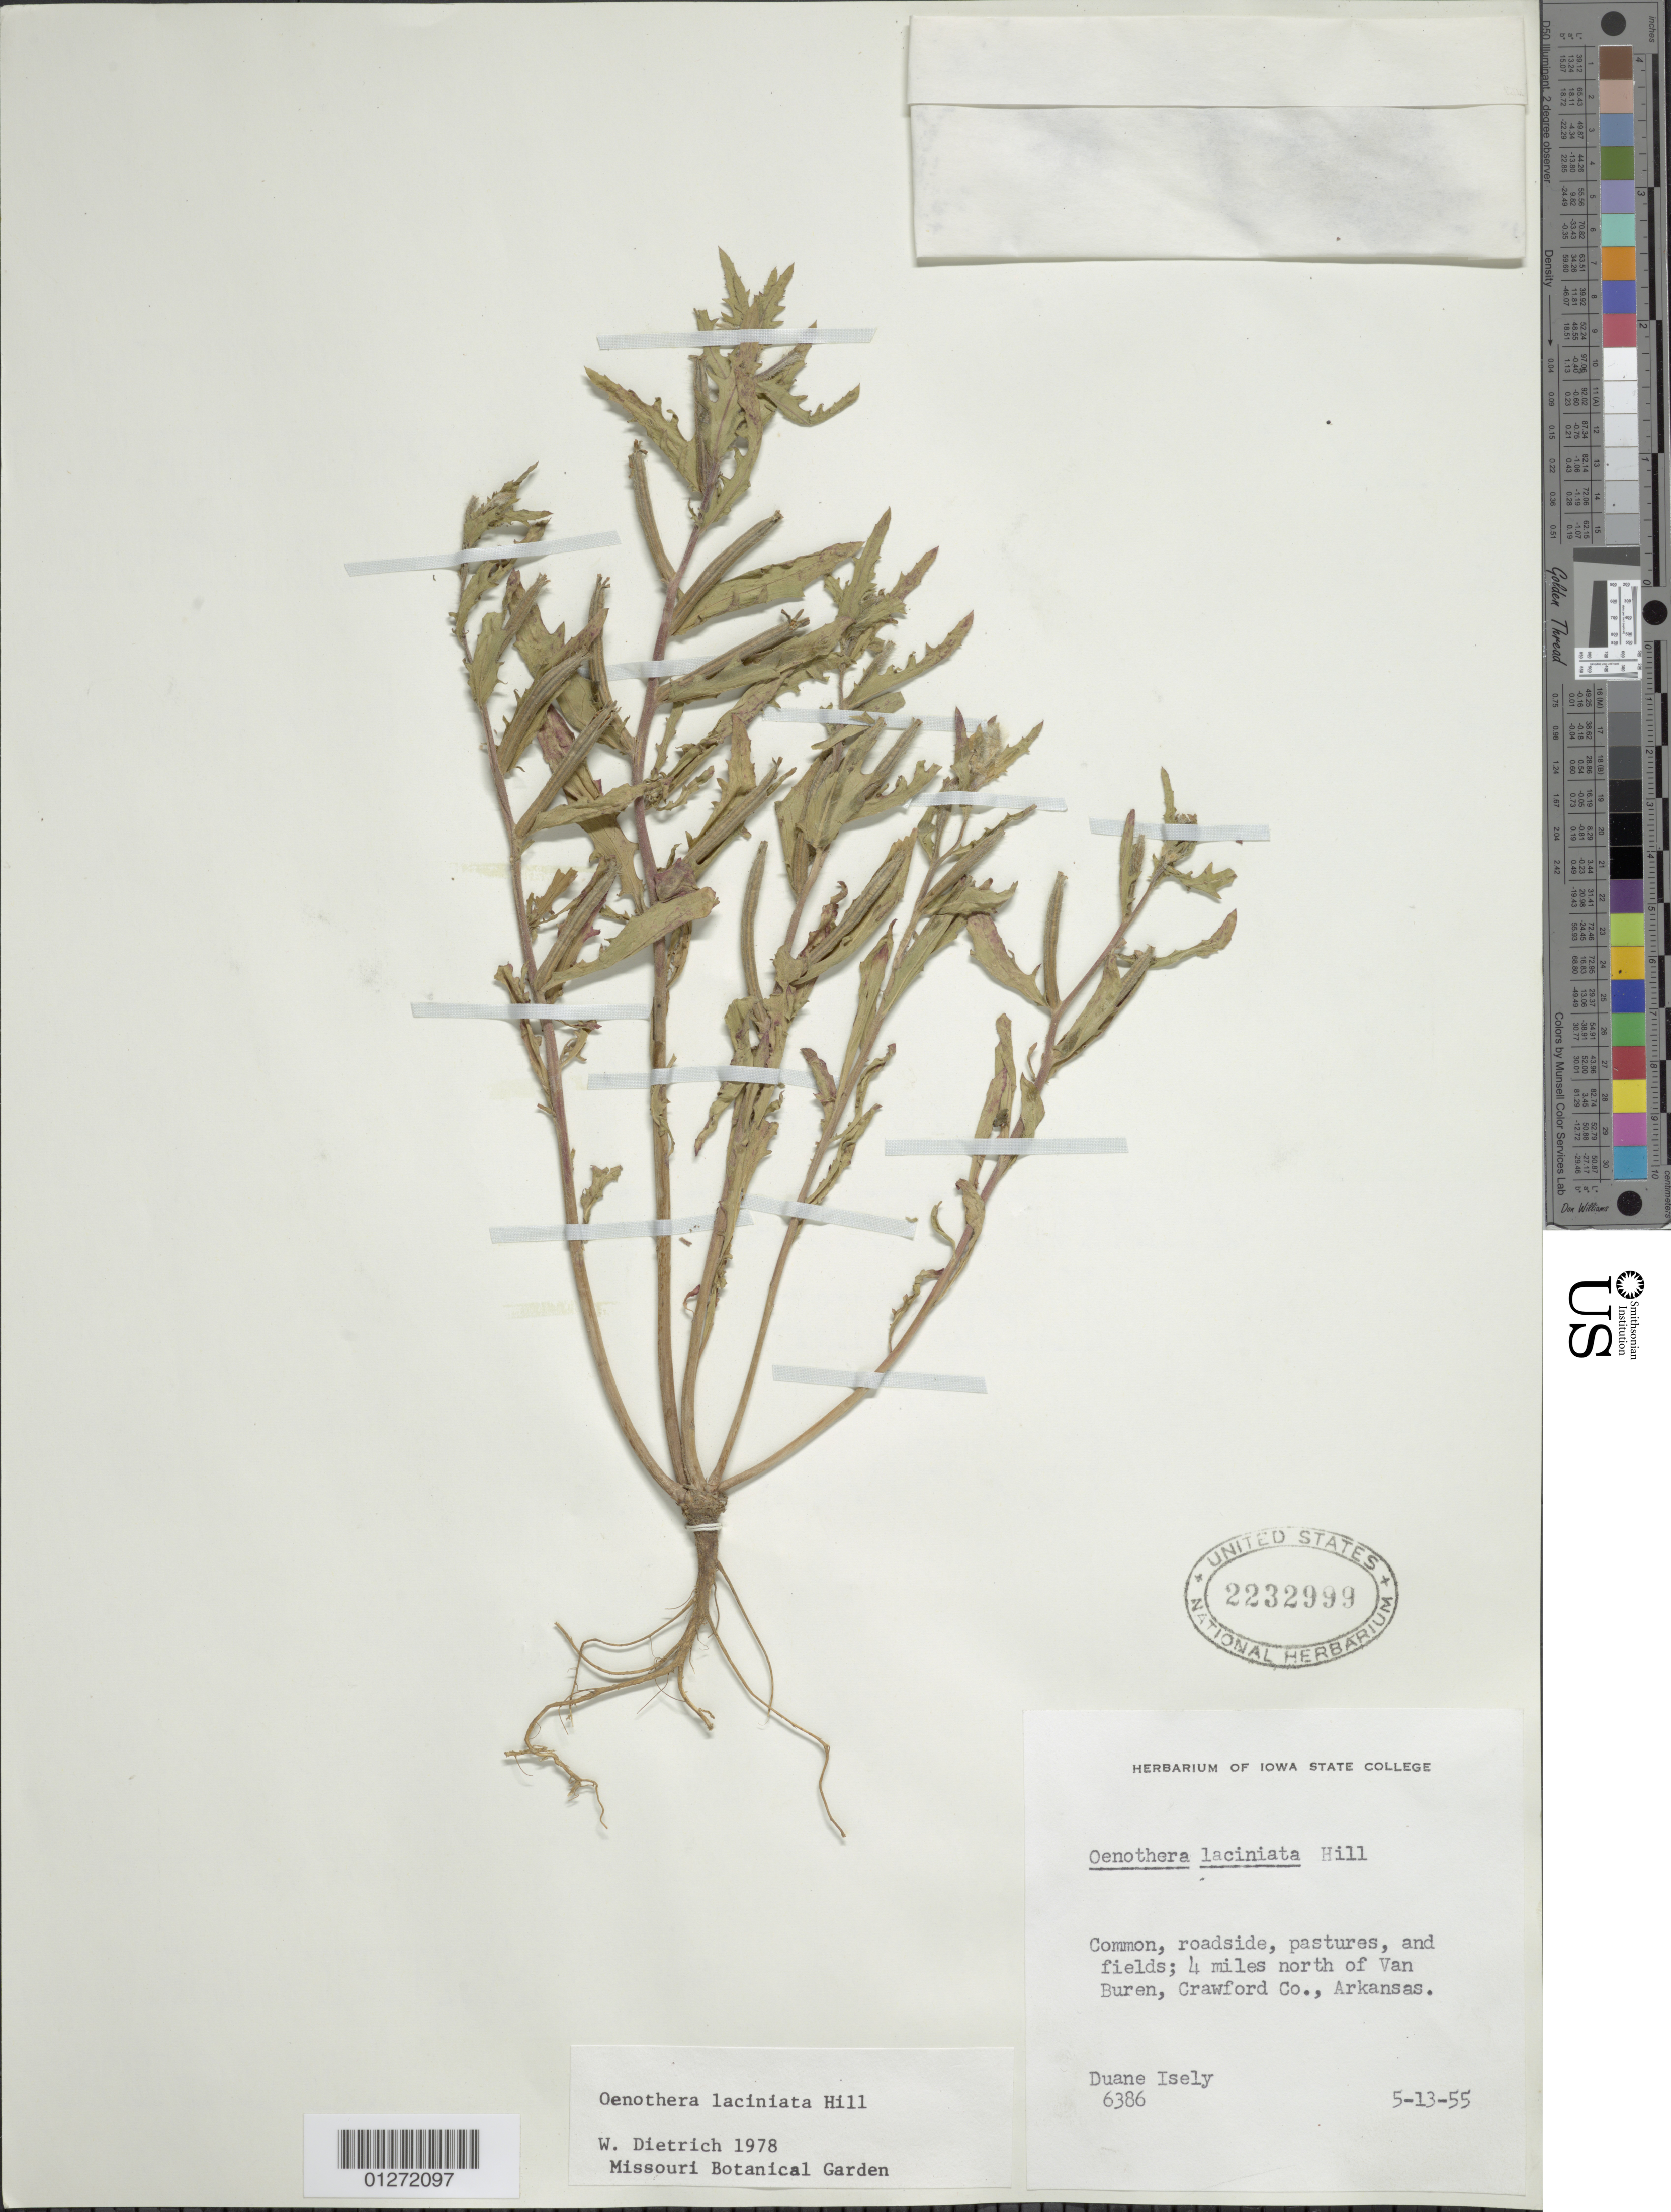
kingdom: Plantae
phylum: Tracheophyta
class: Magnoliopsida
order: Myrtales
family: Onagraceae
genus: Oenothera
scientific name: Oenothera laciniata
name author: Hill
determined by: Dietrich, W.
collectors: D. Isely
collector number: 6386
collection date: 1955-05-13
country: United States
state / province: Arkansas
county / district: Crawford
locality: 4 mi N of Van Buren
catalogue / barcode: US 2232999